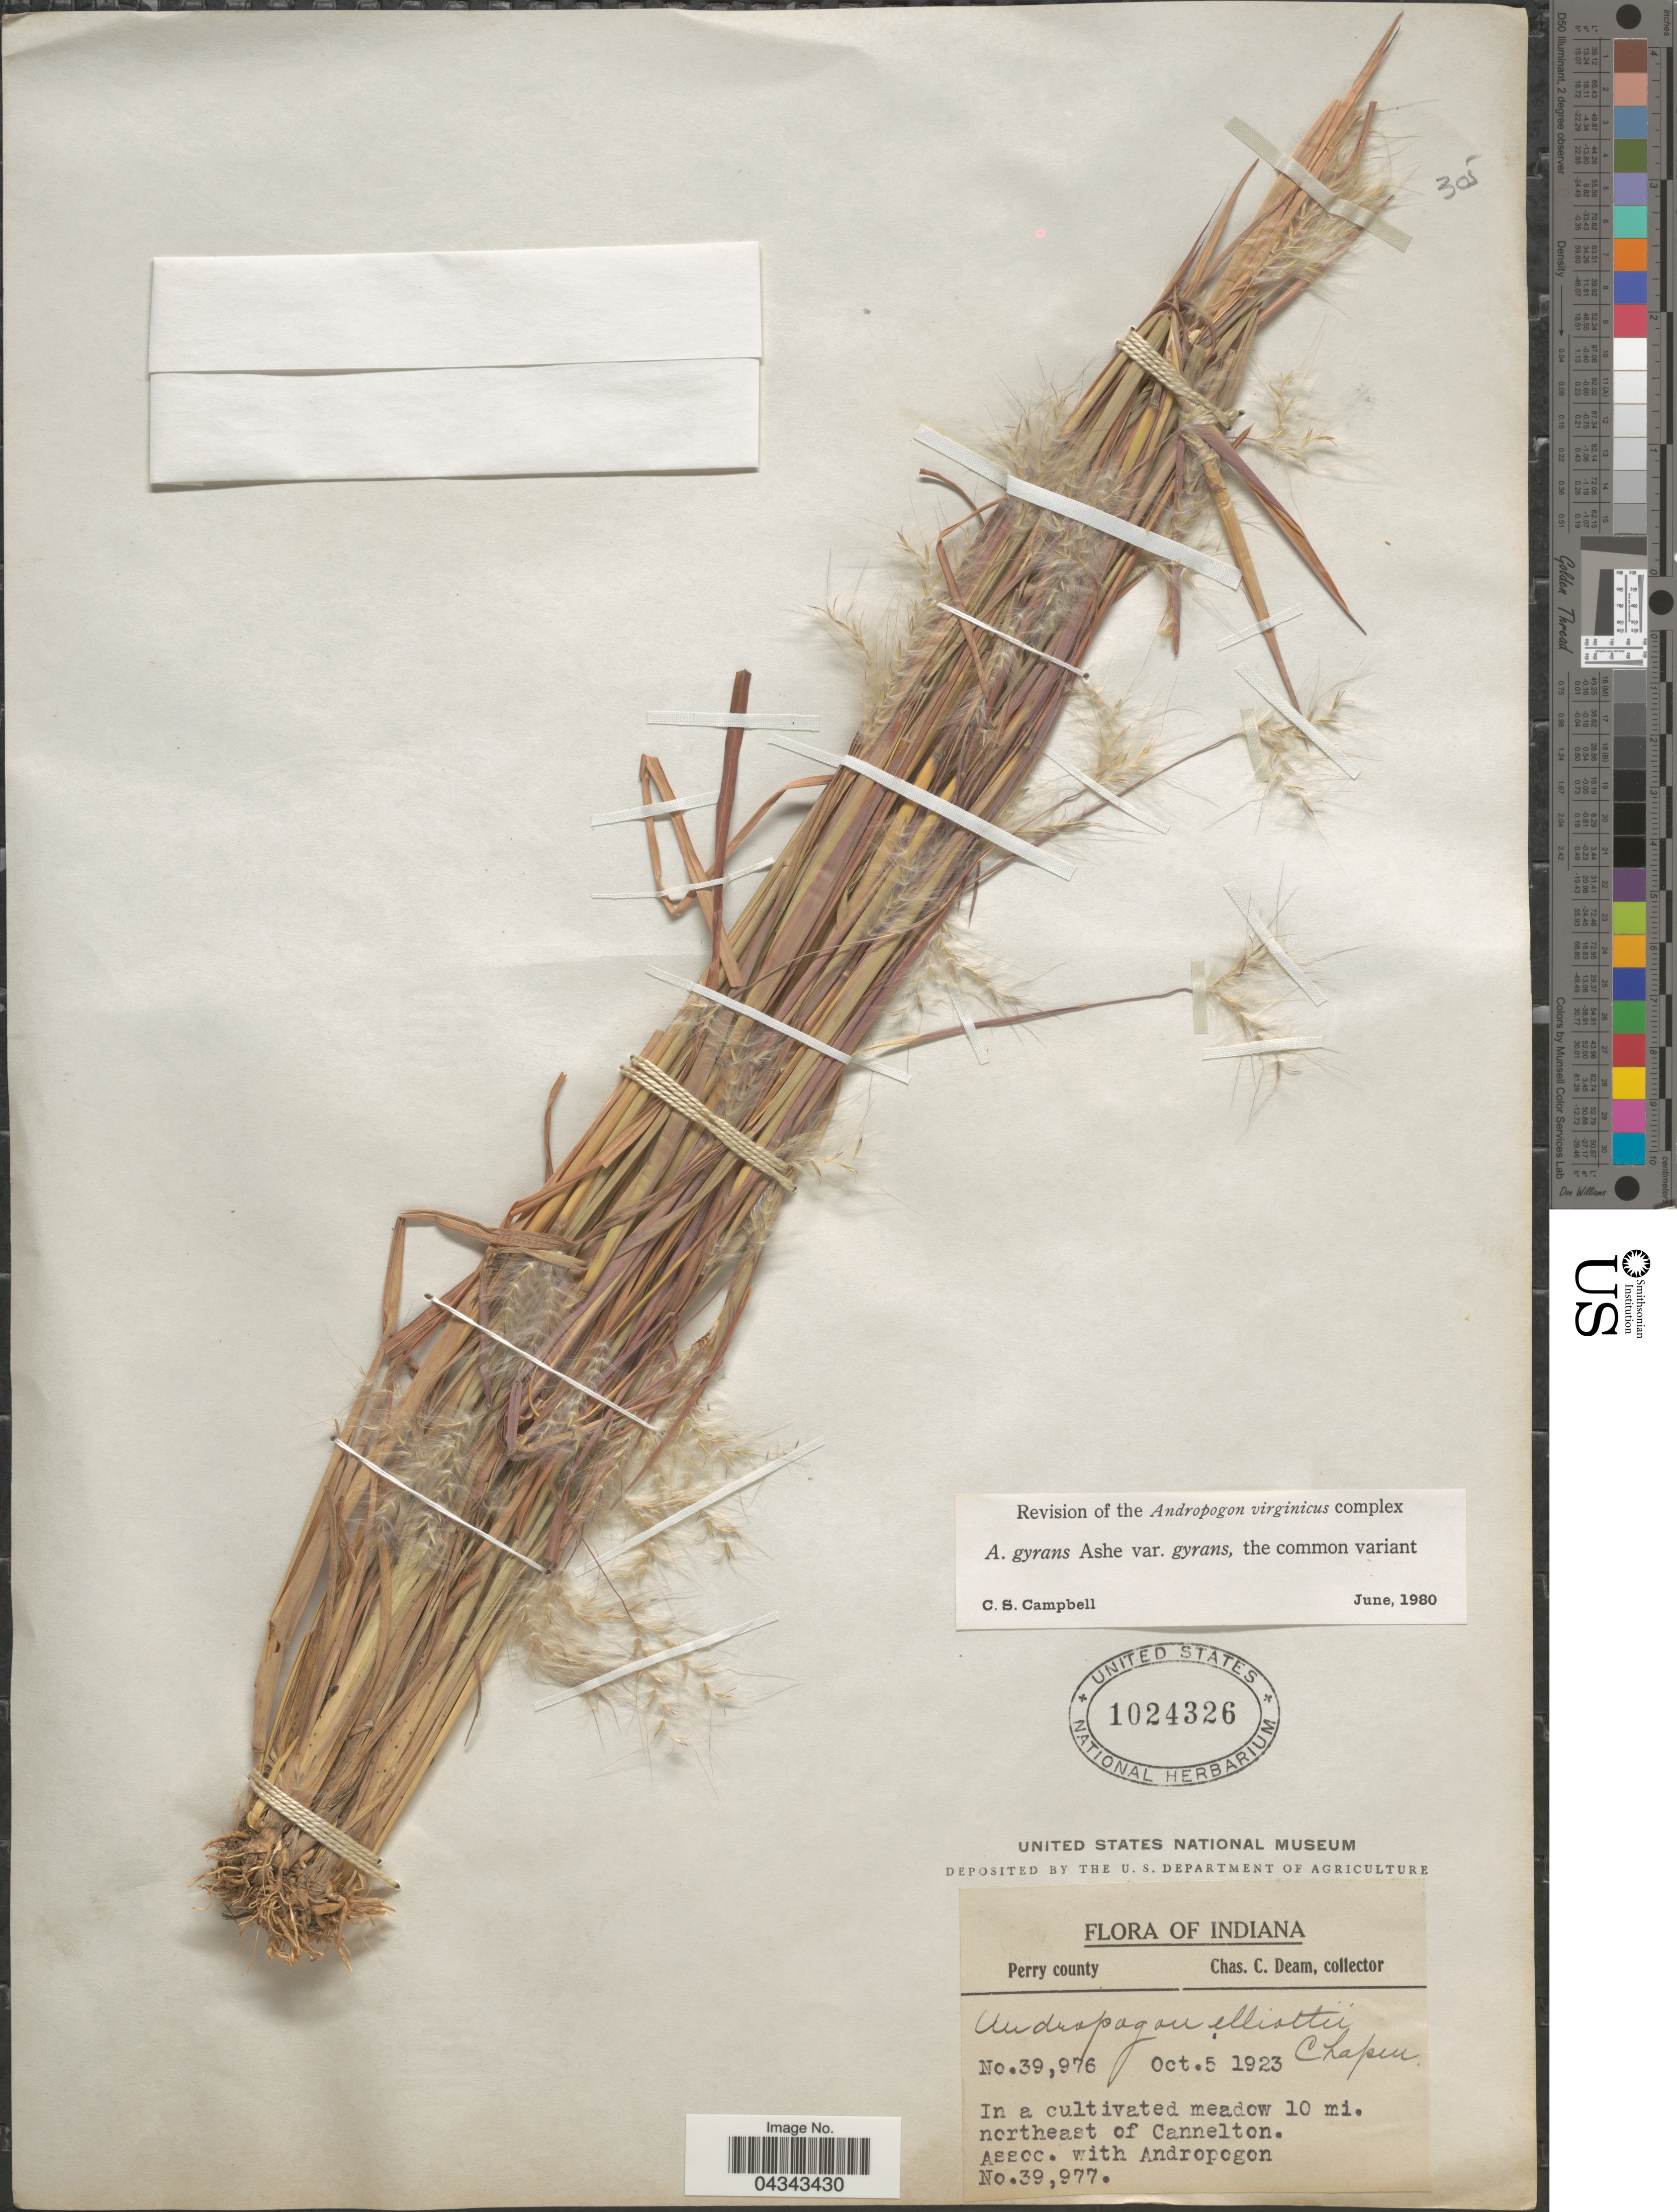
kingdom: Plantae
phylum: Tracheophyta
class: Liliopsida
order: Poales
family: Poaceae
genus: Andropogon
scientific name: Andropogon gyrans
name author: Ashe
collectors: C. C. Deam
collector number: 93976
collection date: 1923-10-05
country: United States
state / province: Indiana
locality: Perry county. In a cultivated meadow 10 mi. northeast of Cannelton.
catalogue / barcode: US 1024326